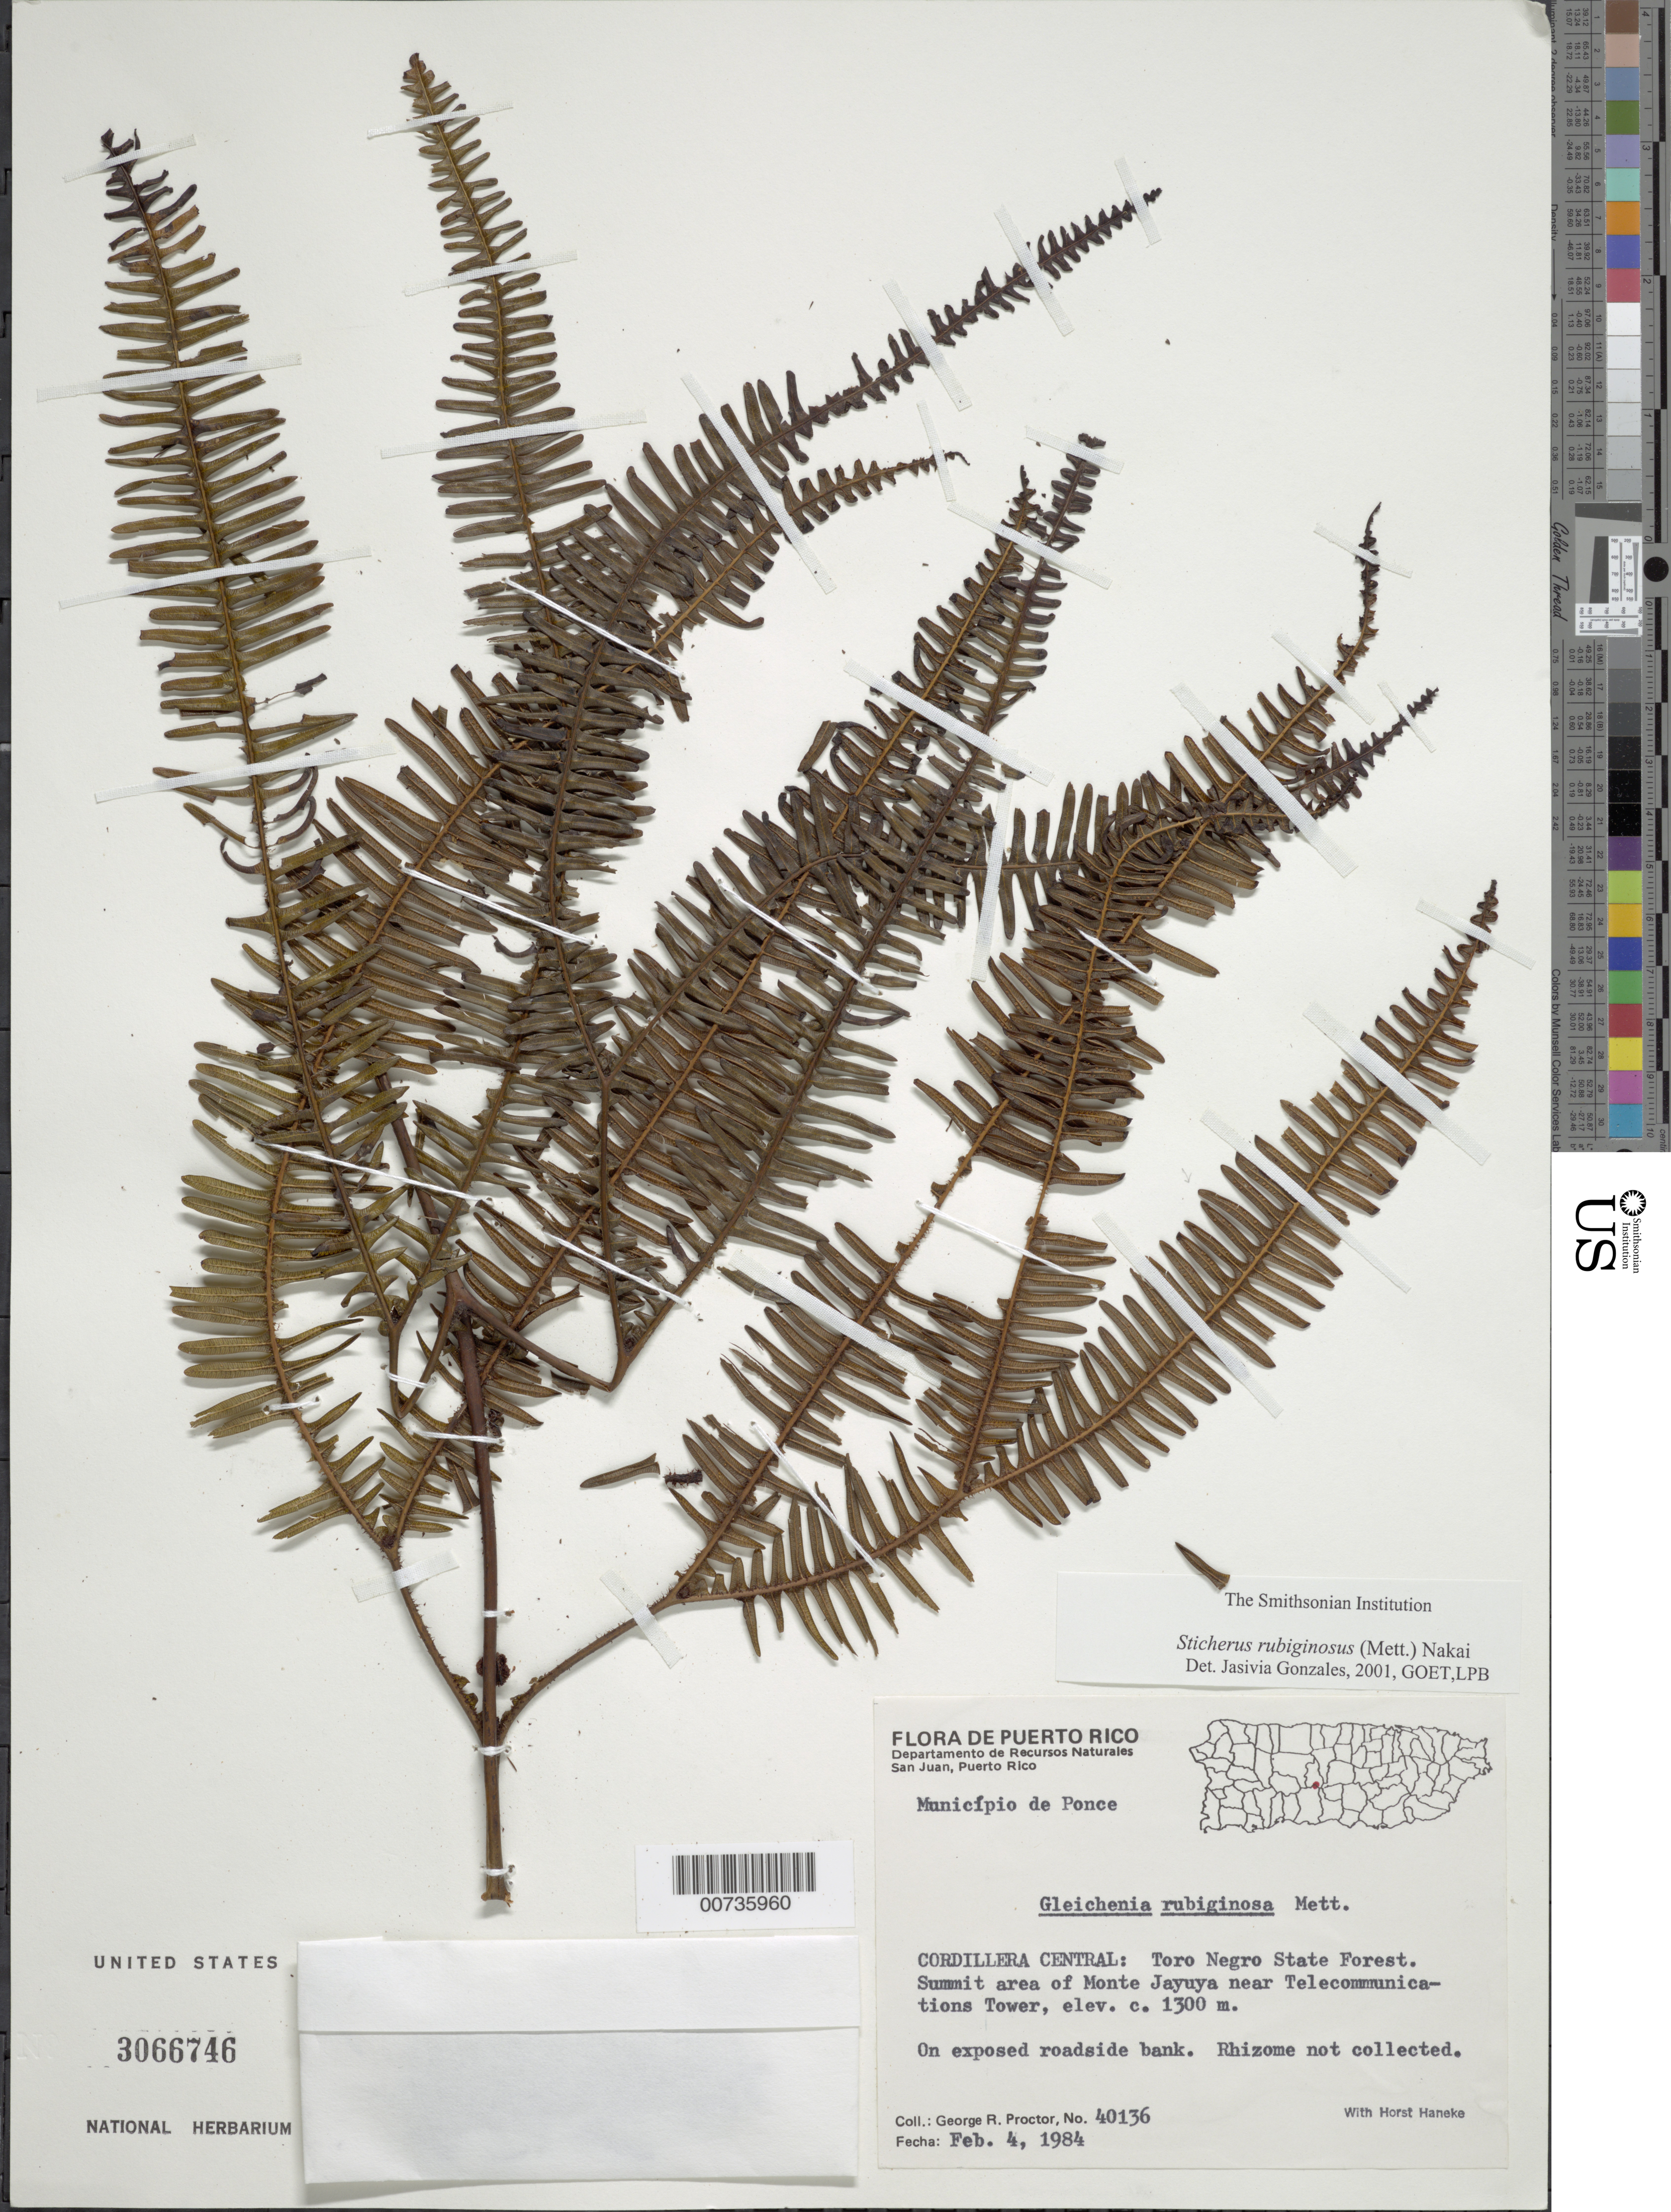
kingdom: Plantae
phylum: Tracheophyta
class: Polypodiopsida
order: Gleicheniales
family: Gleicheniaceae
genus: Sticherus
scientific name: Sticherus rubiginosus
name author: (Mett.) Nakai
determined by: Gonzales, J.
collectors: G. R. Proctor & H. Haneke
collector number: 40136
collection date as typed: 04 Feb 1984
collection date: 1984-02-04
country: Puerto Rico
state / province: Jayuya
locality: Jayuya; Cordillera Central, Toro Negro State Forest, summit area of Monte Jayuya near Telecommunications Tower. On exposed roadside bank.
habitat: On exposed roadside bank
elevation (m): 1300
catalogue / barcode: US 3066746